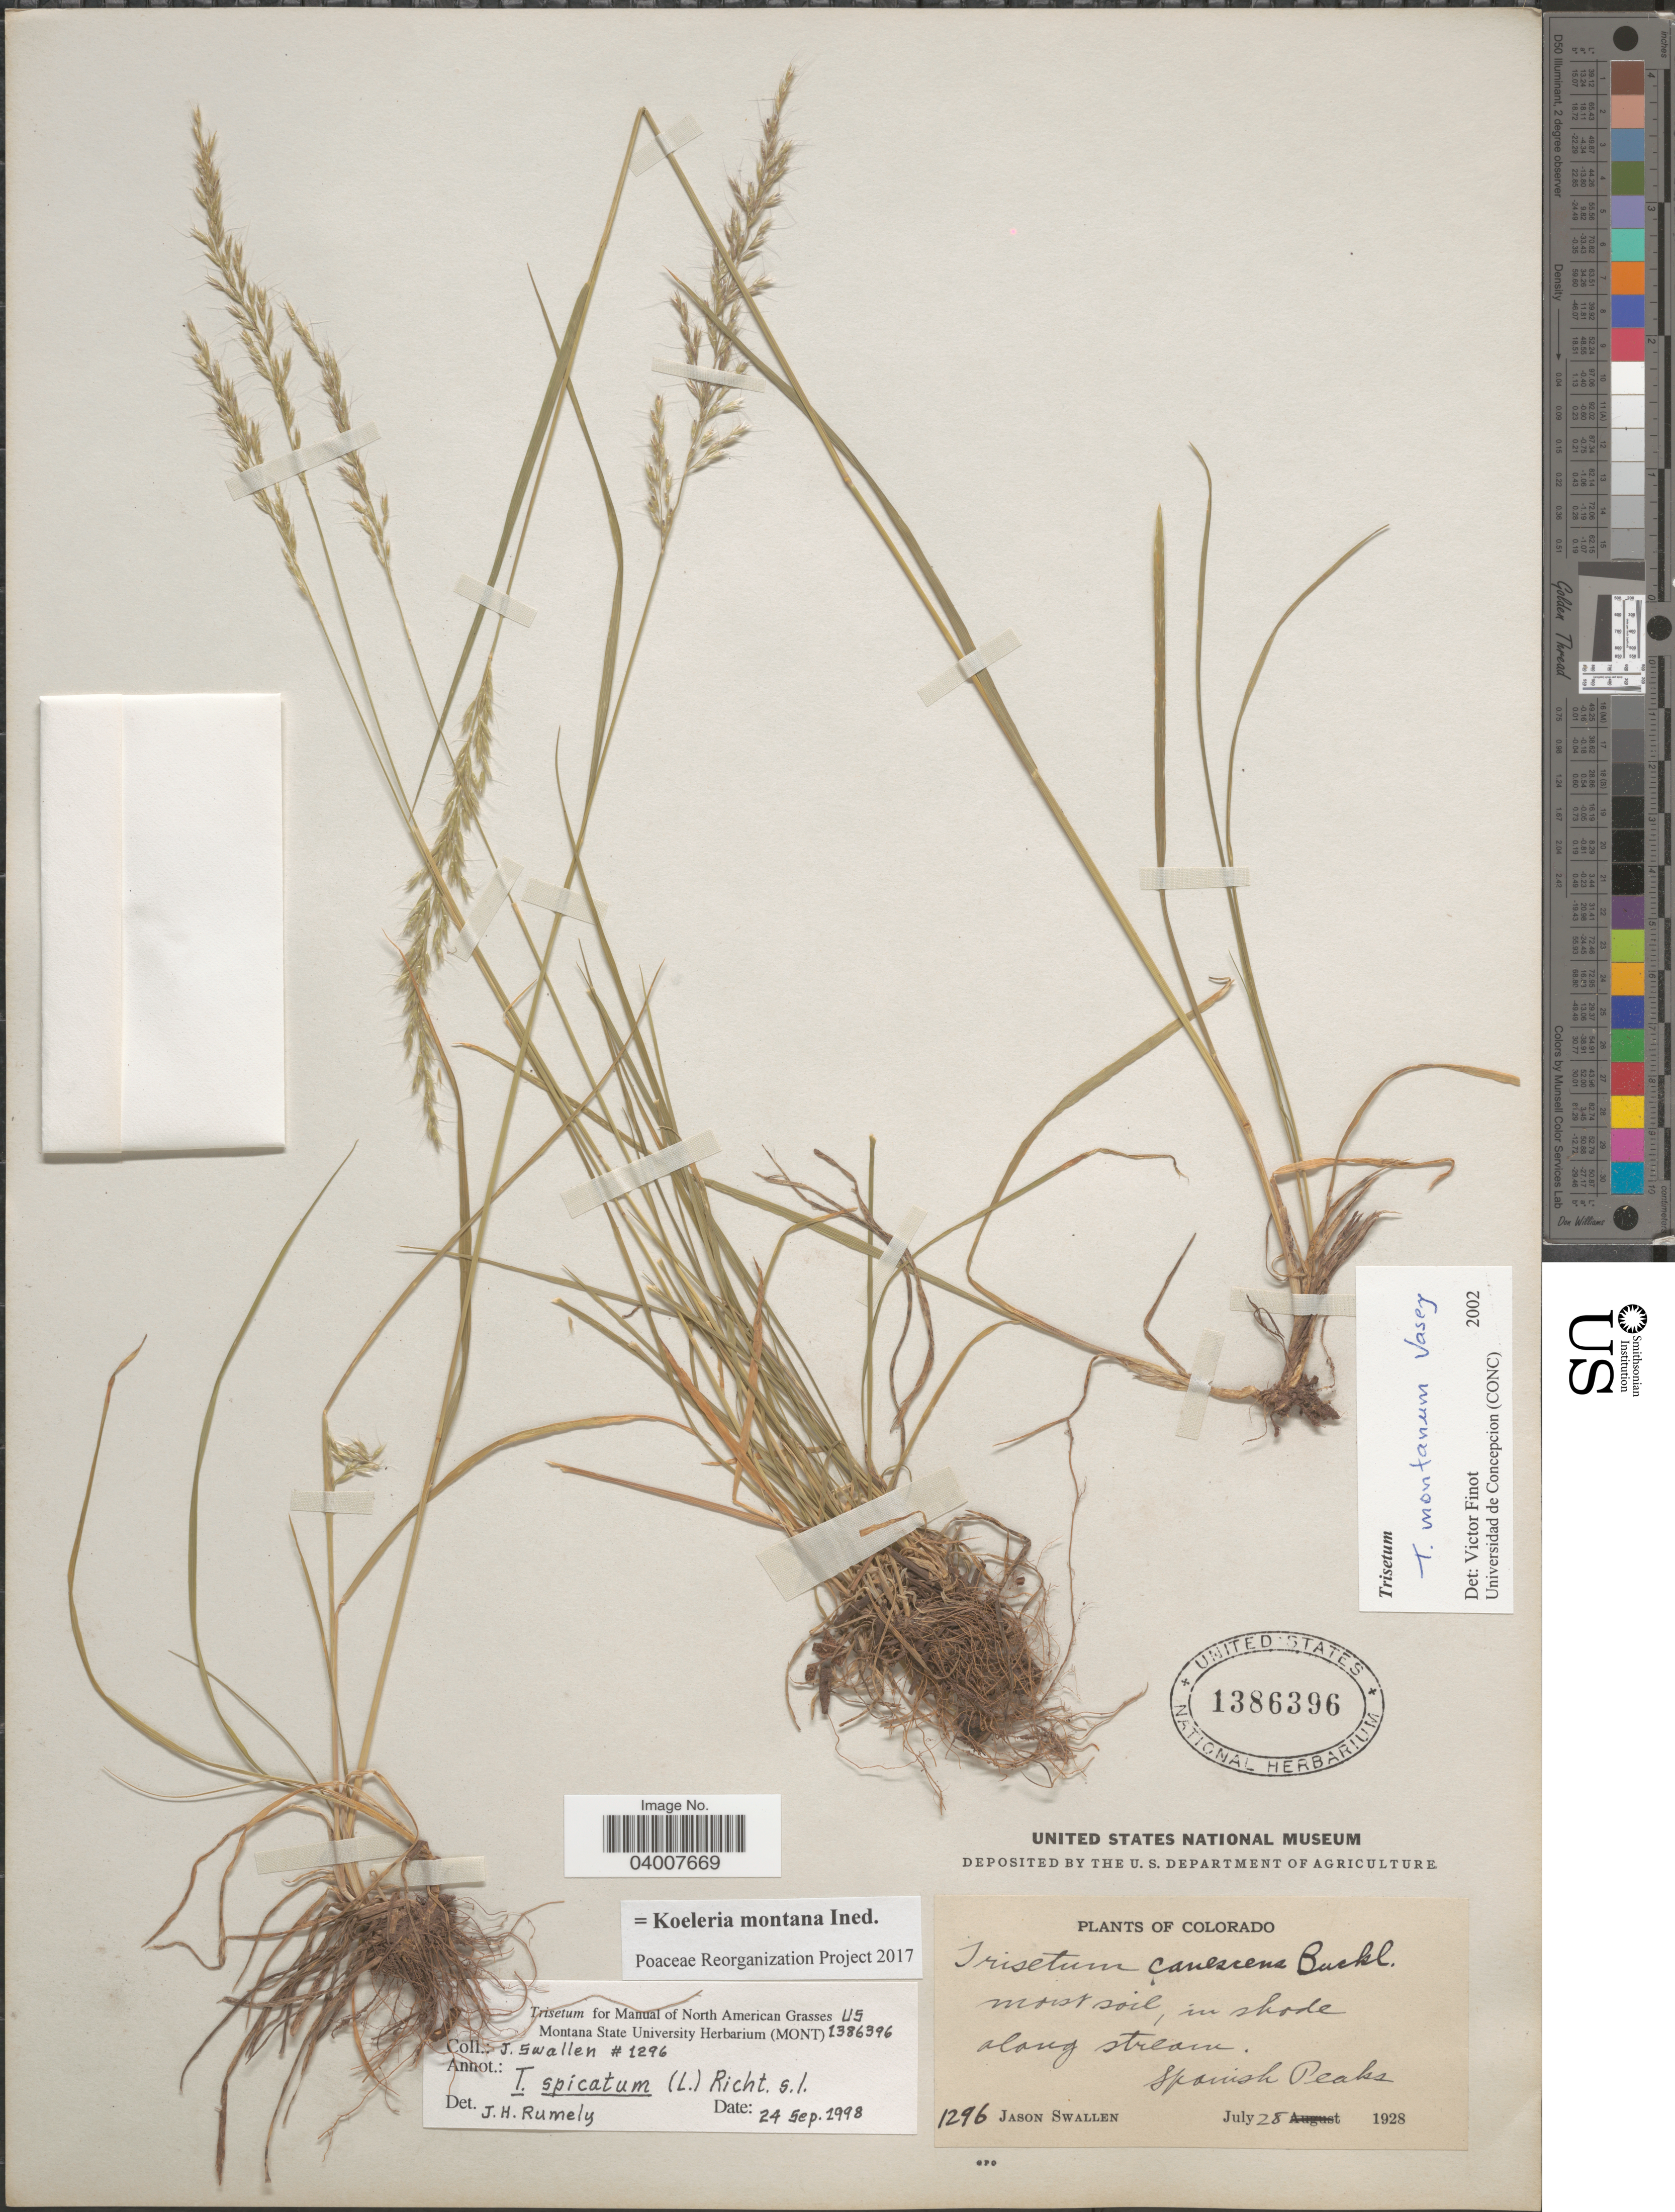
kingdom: Plantae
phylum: Tracheophyta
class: Liliopsida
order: Poales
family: Poaceae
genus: Koeleria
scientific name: Koeleria montana ined.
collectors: J. R. Swallen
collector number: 1296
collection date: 1928-07-28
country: United States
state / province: Colorado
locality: Along stream, Spanish Peaks.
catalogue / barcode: US 1386396